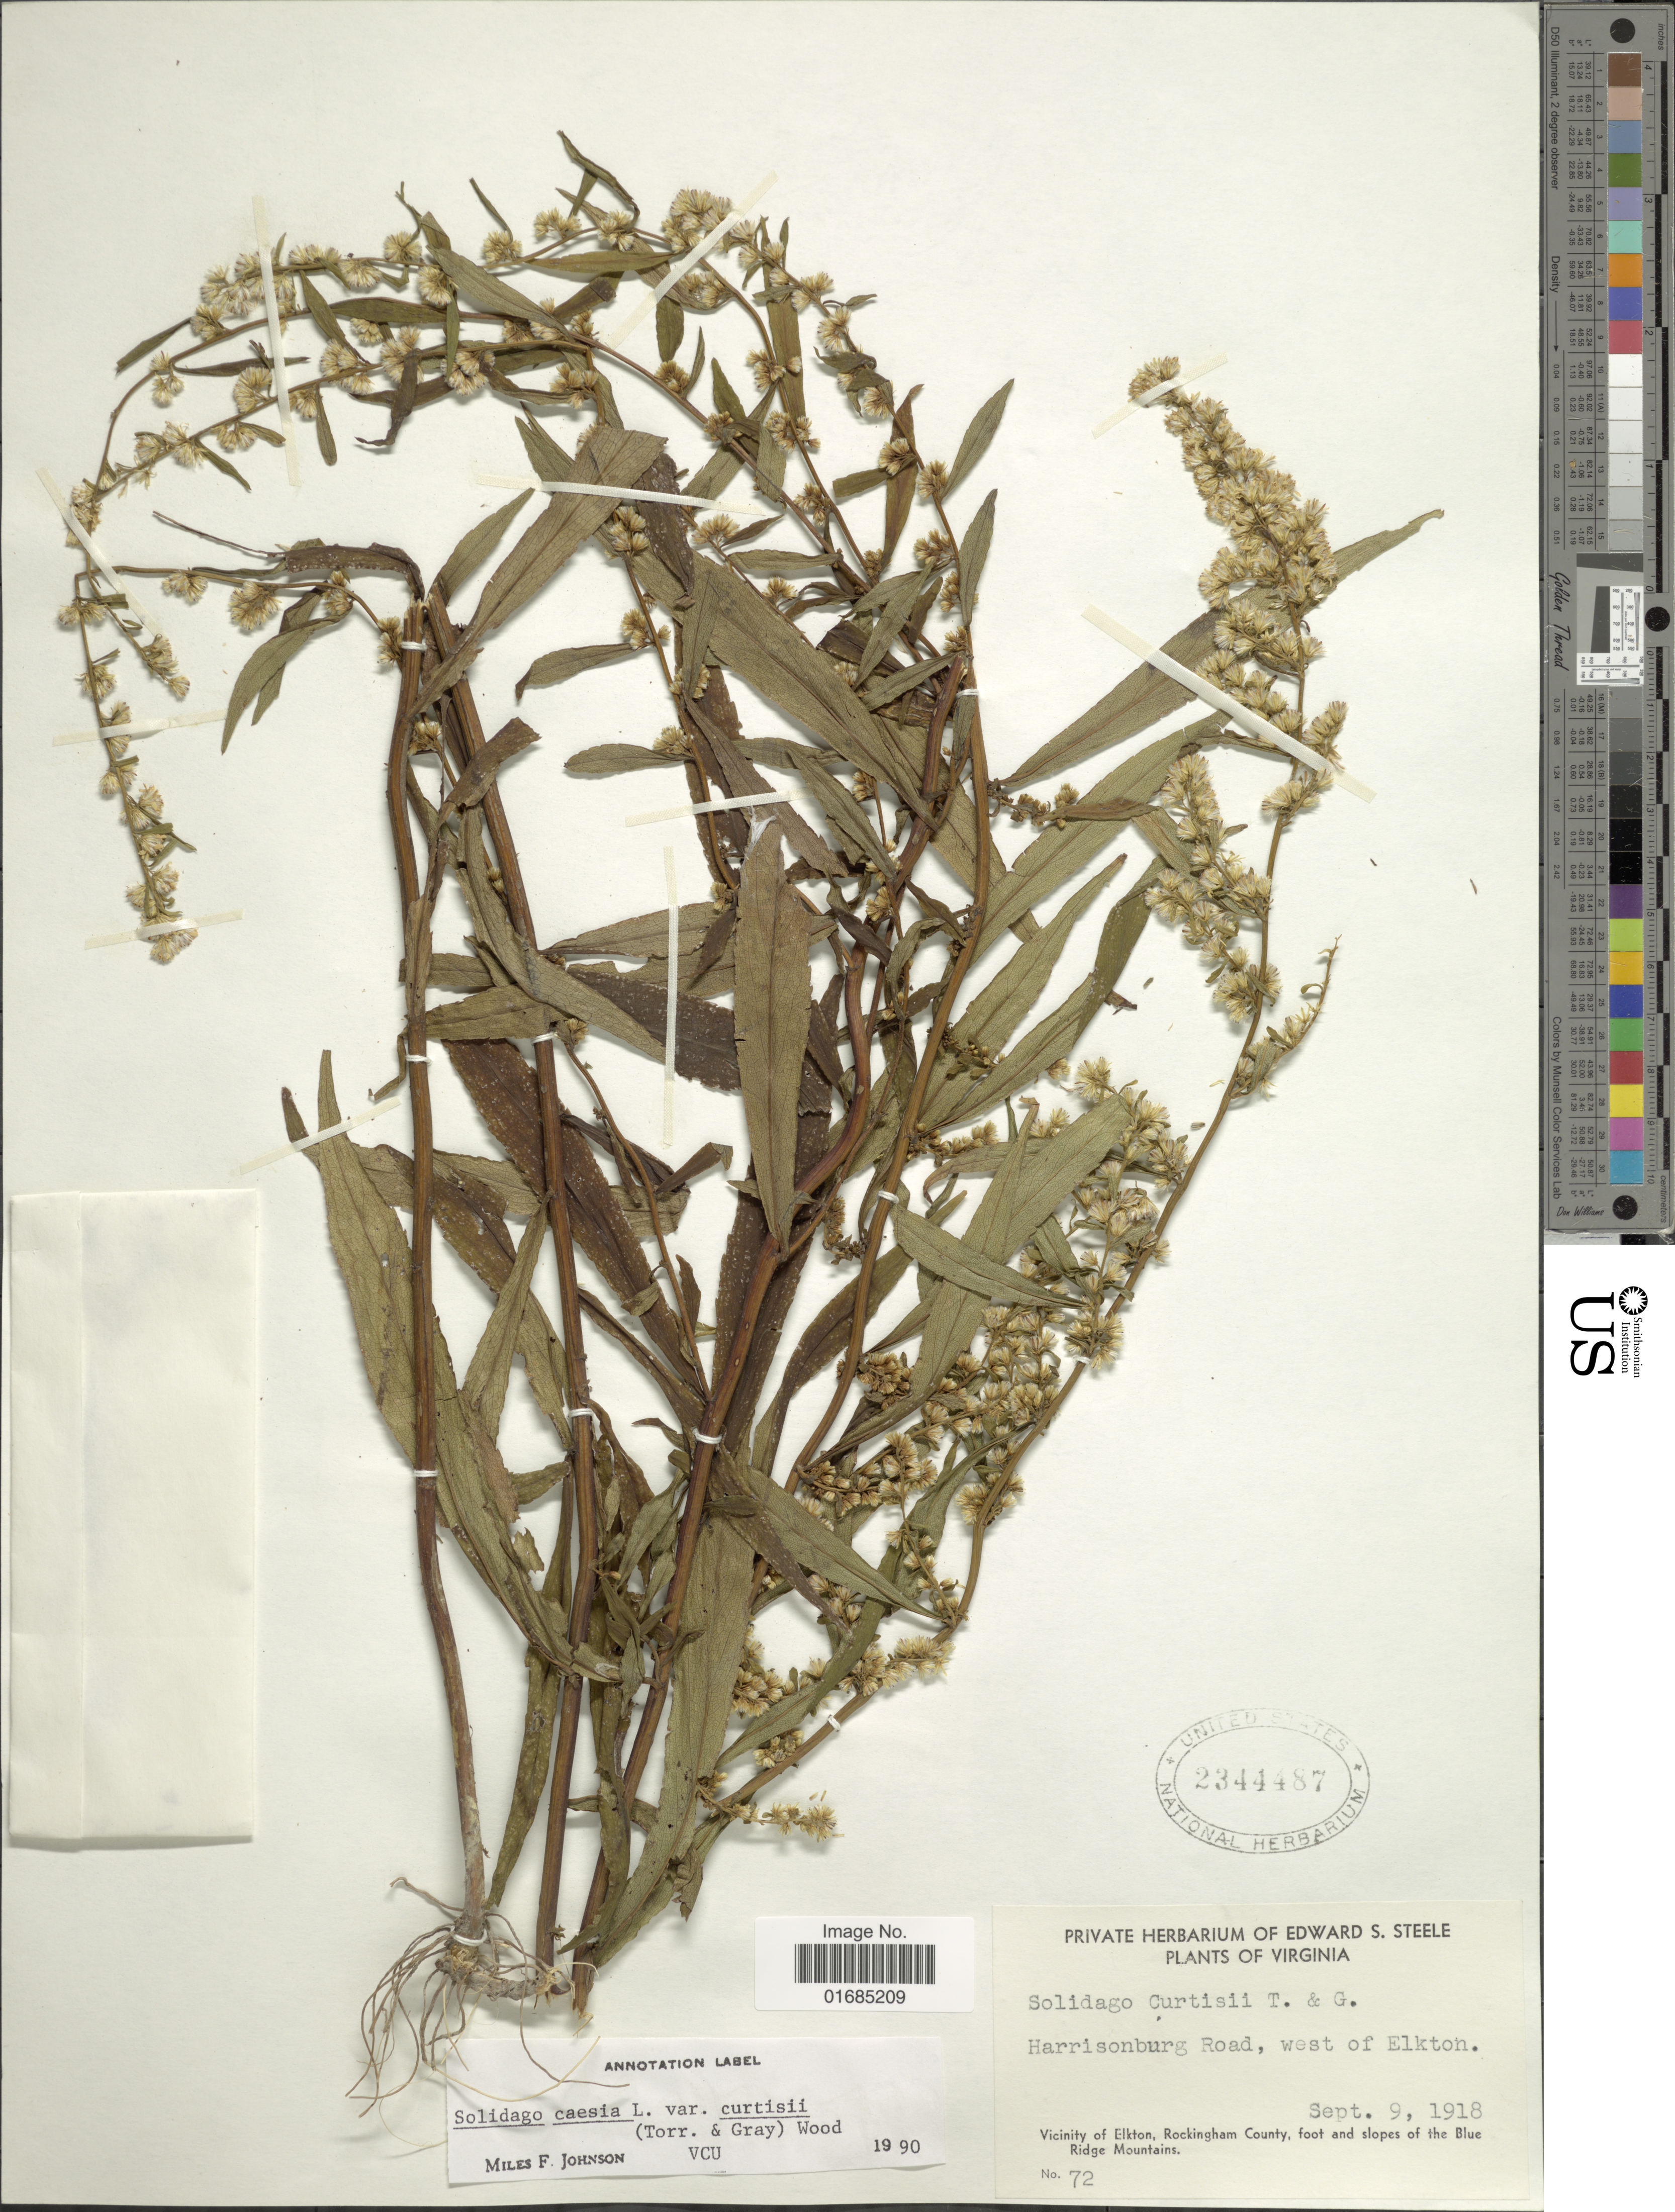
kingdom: Plantae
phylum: Tracheophyta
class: Magnoliopsida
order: Asterales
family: Asteraceae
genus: Solidago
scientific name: Solidago caesia var. curtisii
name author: (Torr. & A. Gray) C.E.S. Taylor & R.J. Taylor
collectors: ex herb. Edward S. Steele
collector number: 72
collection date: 1918-09-09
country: United States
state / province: Virginia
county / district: Rockingham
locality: Harrisonburg Road, west of Elkton, Vicinity of Elkton, Rockingham County, foot and slopes of the Blue Ridge.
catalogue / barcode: US 2344487